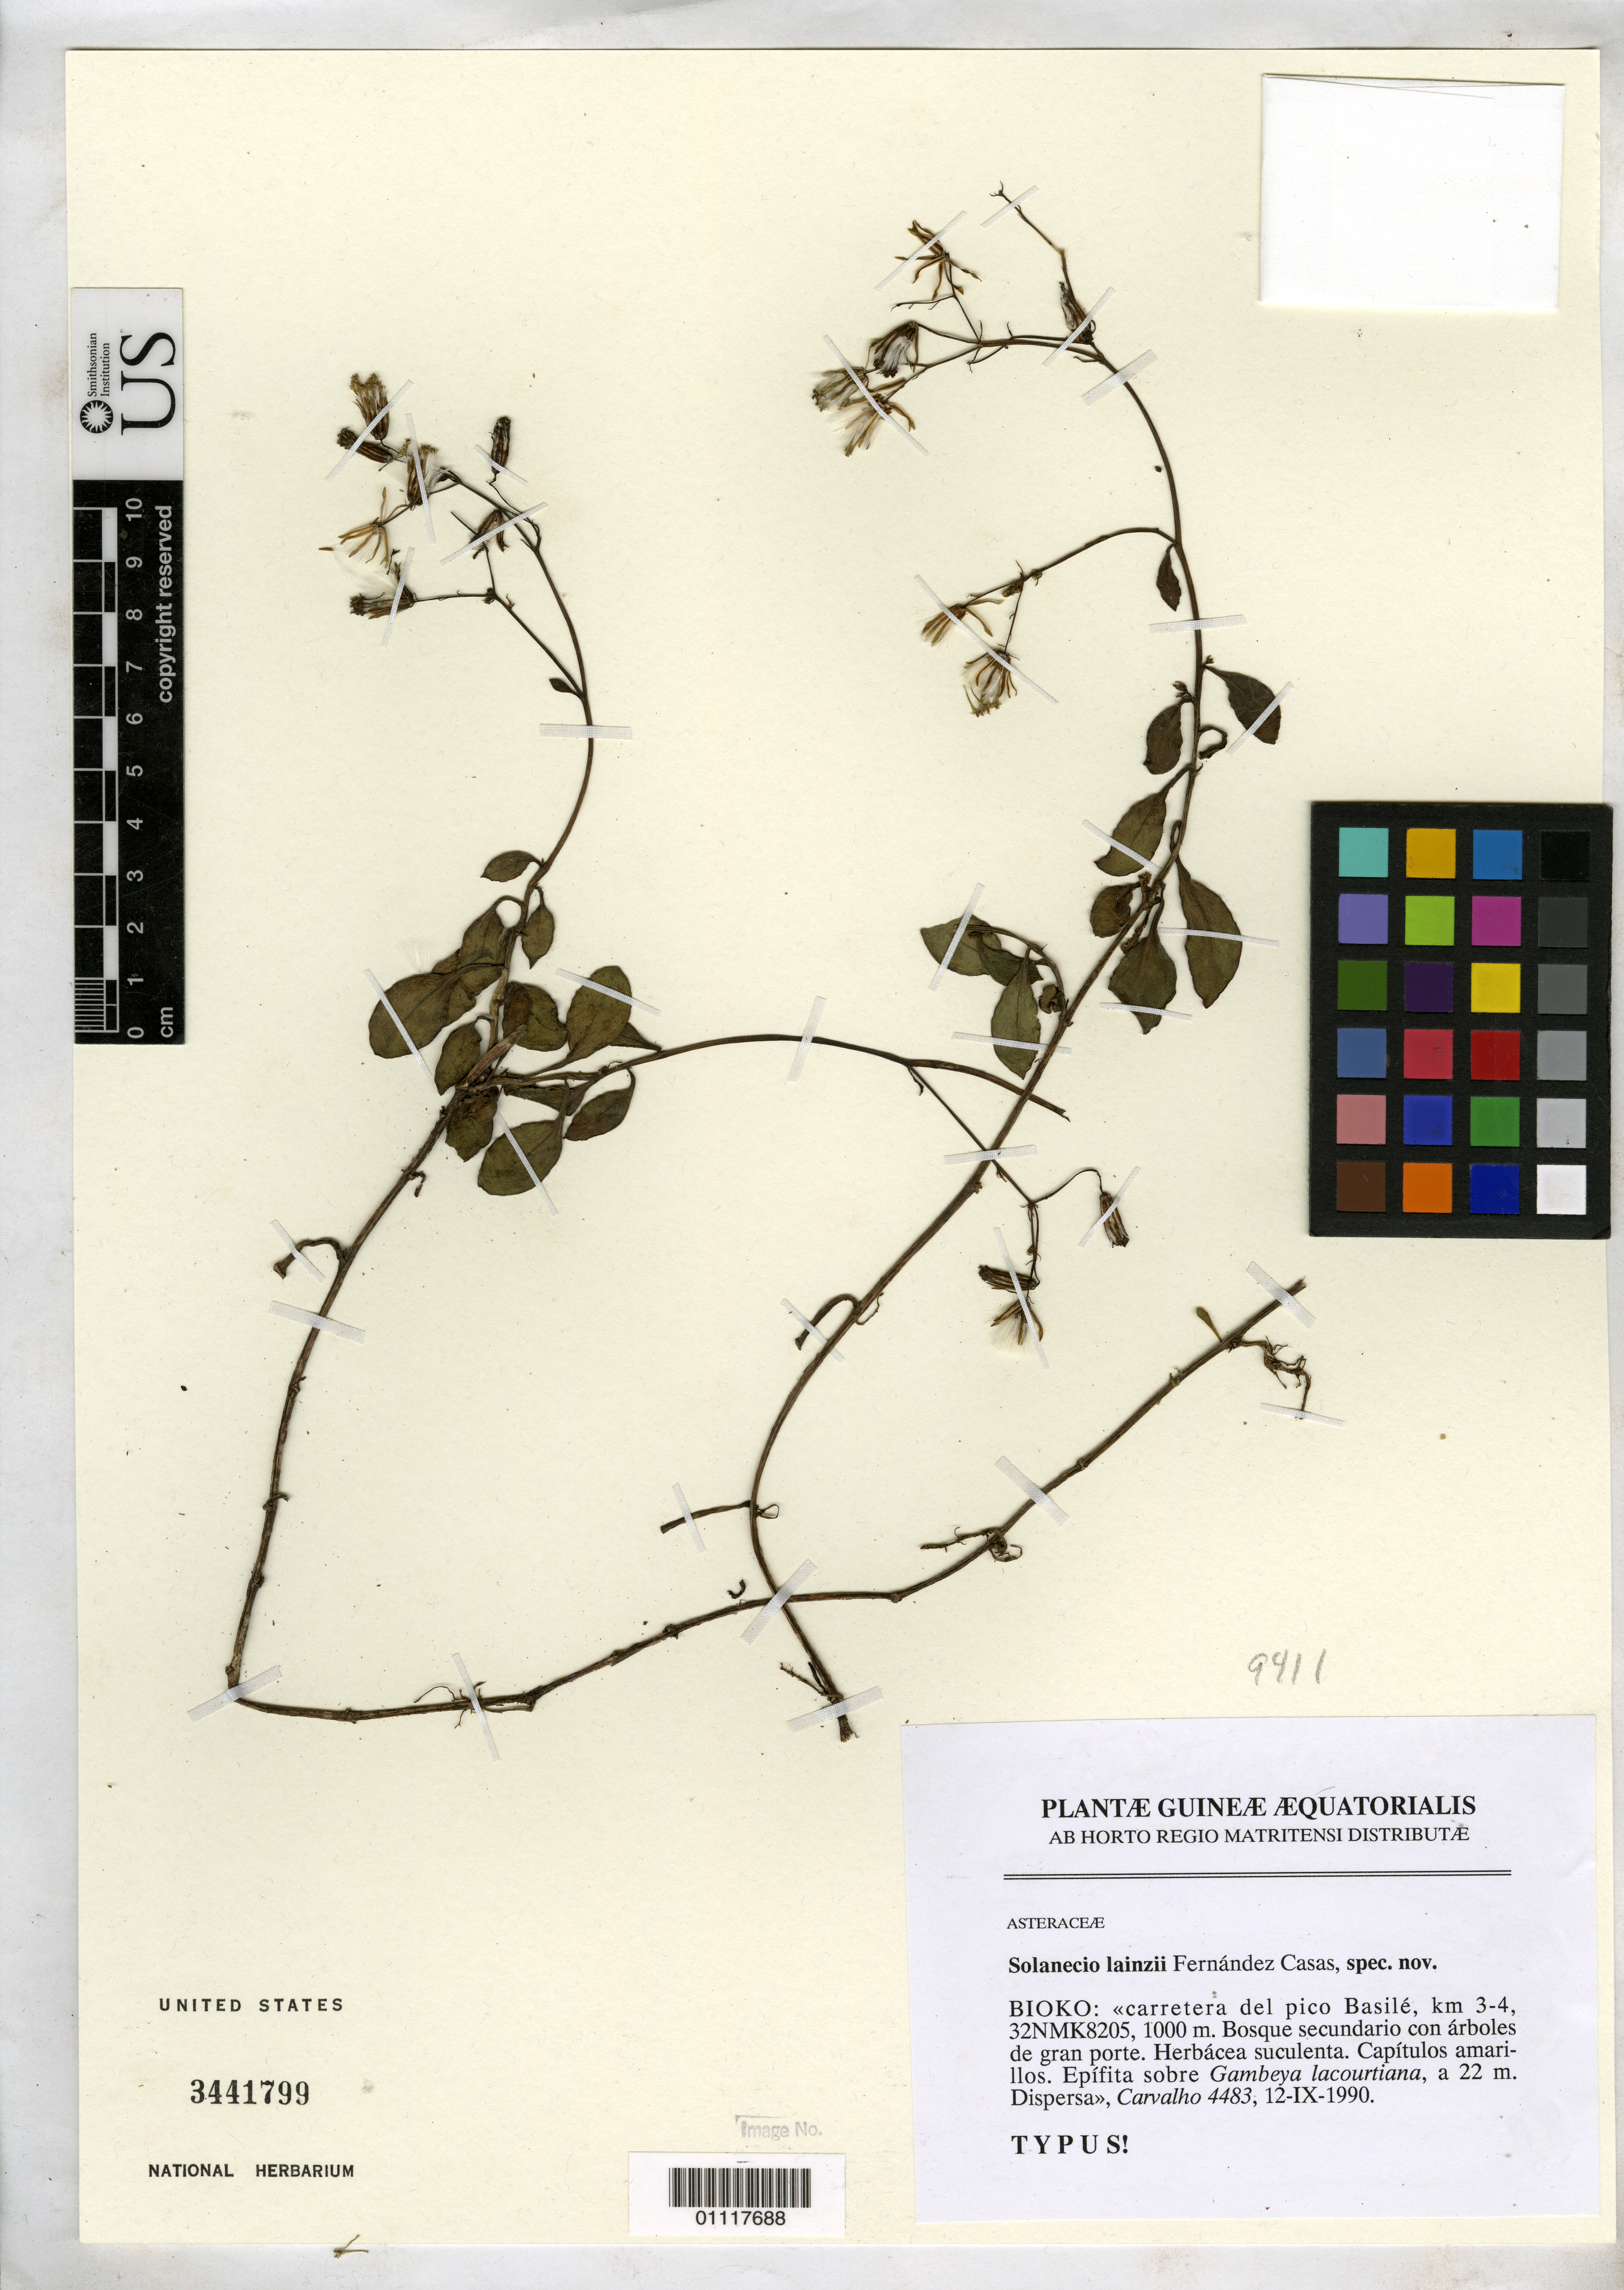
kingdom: Plantae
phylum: Tracheophyta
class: Magnoliopsida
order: Asterales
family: Asteraceae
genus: Solanecio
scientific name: Solanecio lainzii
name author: Fern. Casas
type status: Isotype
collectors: Carvalho, --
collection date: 1990-09-12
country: Equatorial Guinea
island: Bioko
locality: Piko Basile, km 3-4, 32NMK8205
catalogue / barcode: US 3441799